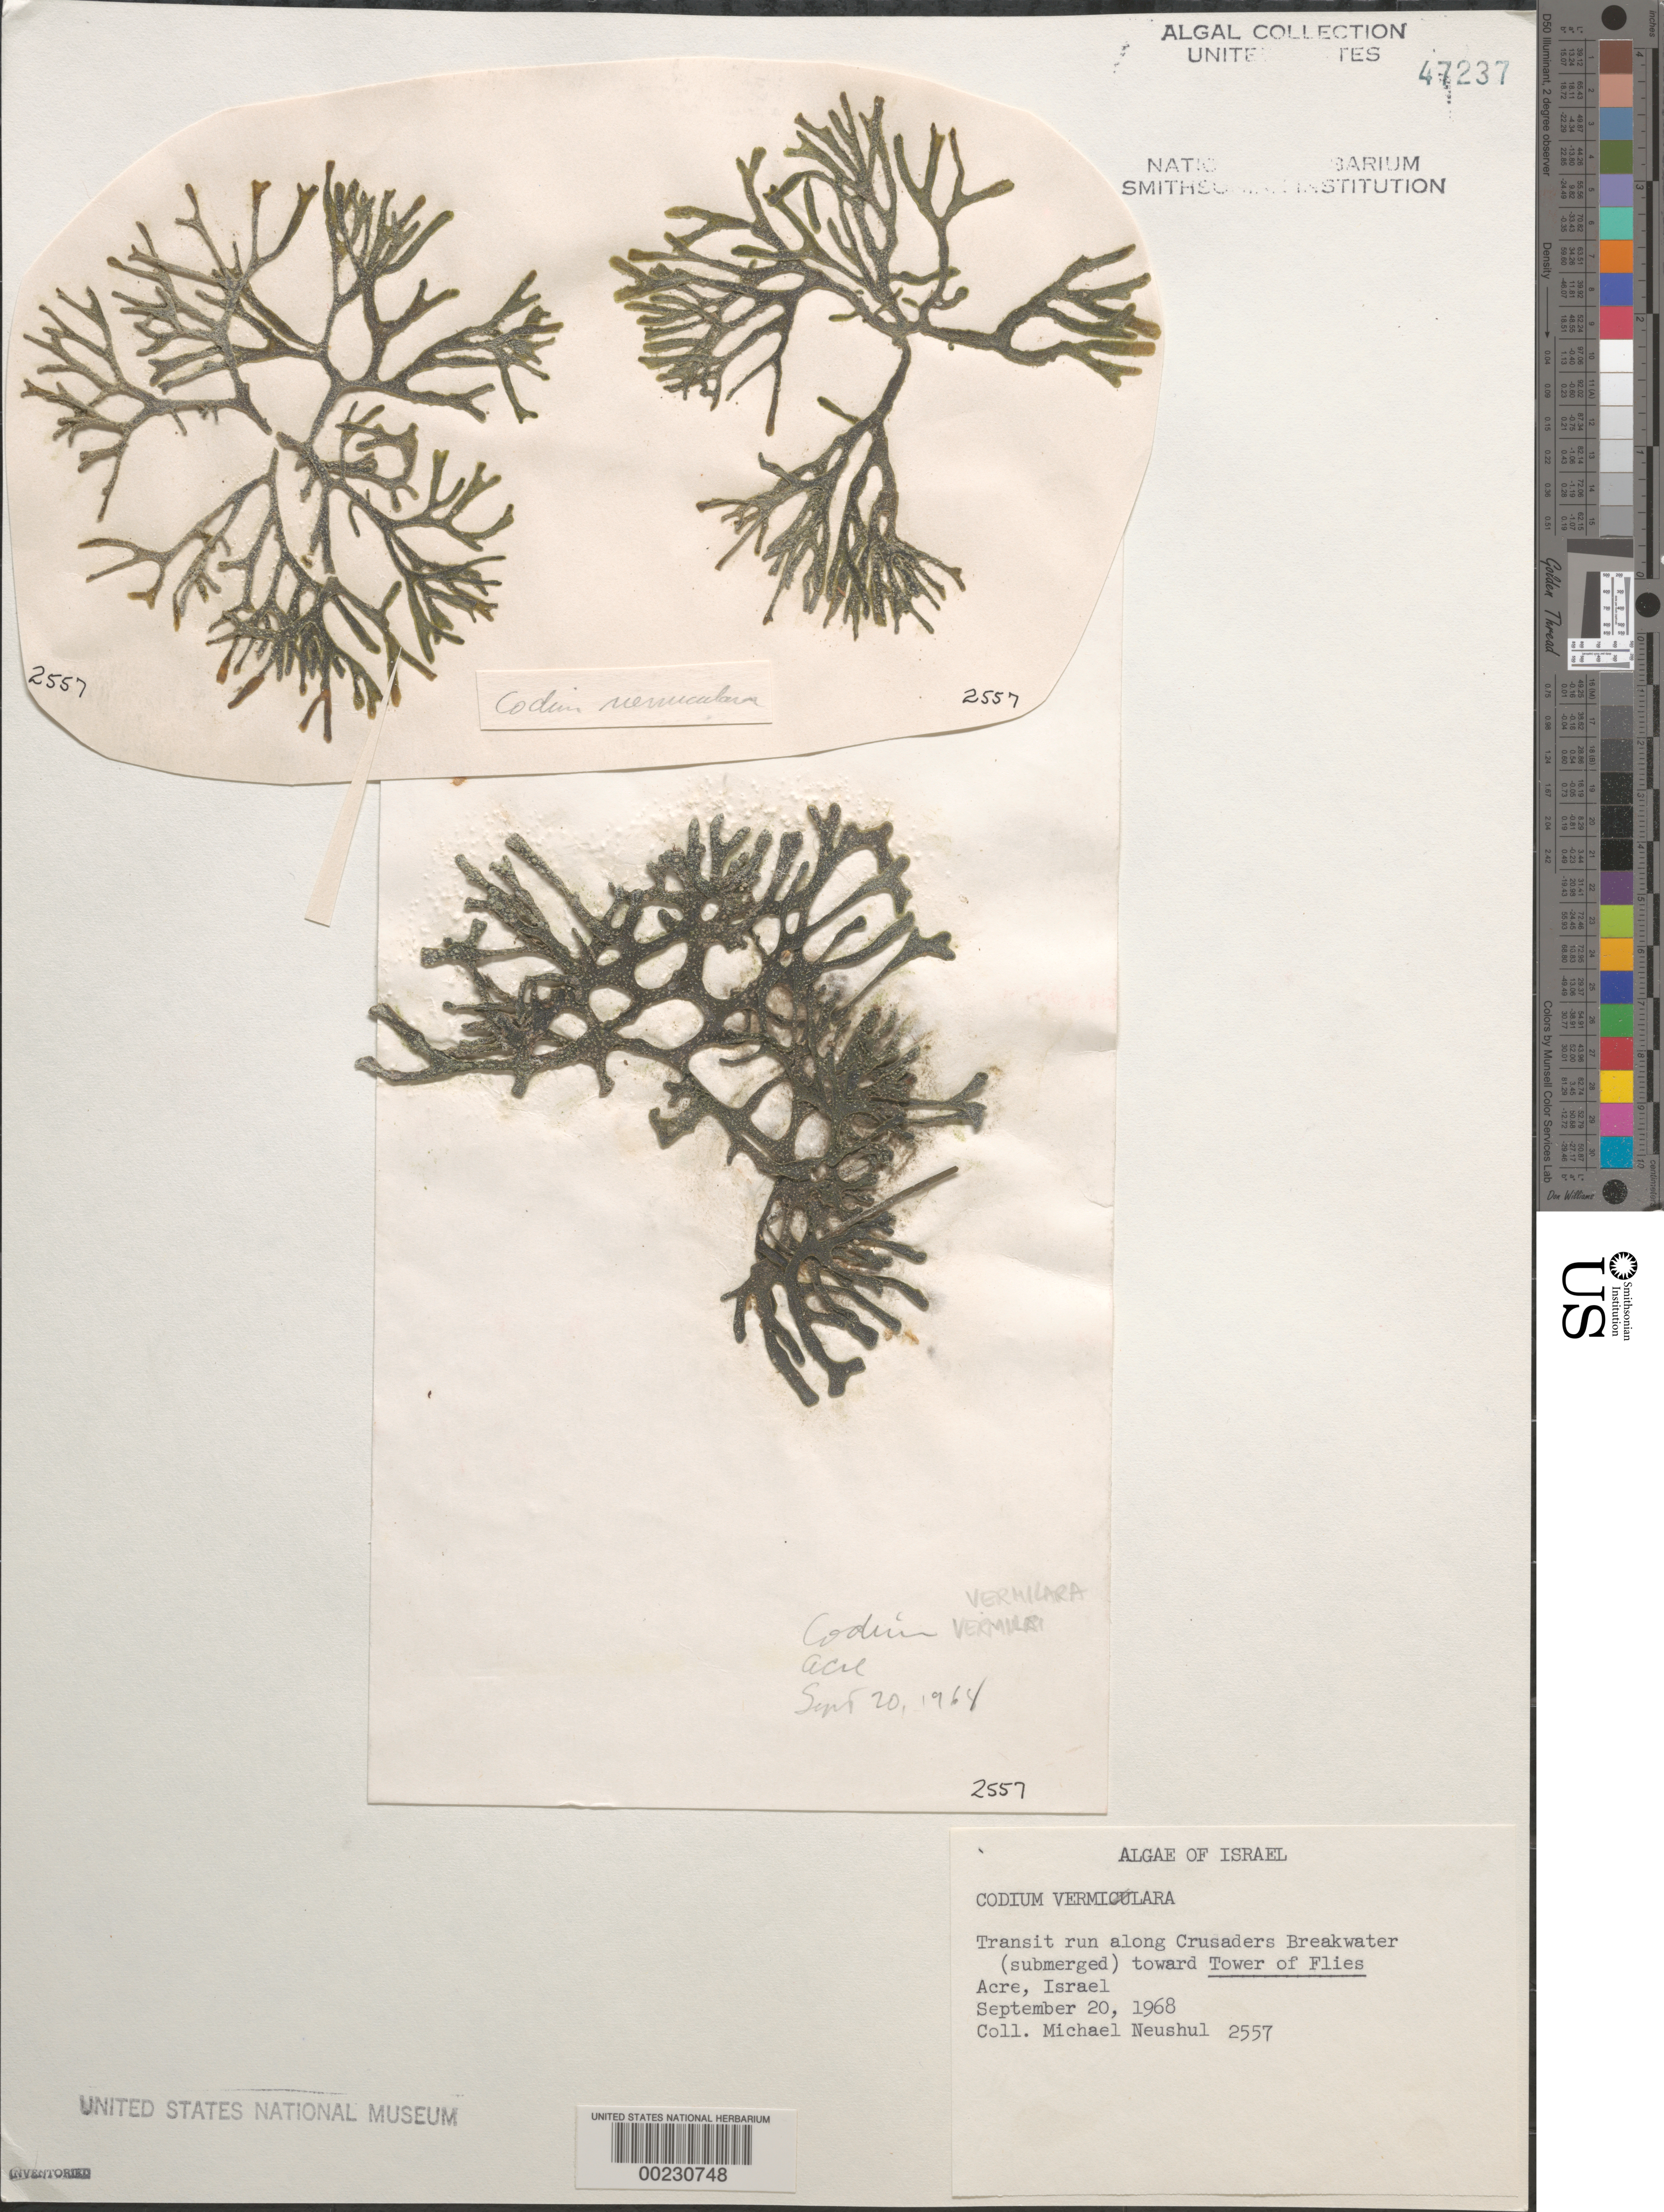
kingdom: Plantae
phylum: Chlorophyta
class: Ulvophyceae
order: Bryopsidales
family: Codiaceae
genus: Codium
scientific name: Codium vermilara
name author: (Olivi) Chiaje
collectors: M. Neushul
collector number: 2557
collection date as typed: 20 Sep 1968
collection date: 1968-09-20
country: Israel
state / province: Northern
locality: Crusaders Breakwater toward Tower of Flies, Acre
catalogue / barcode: US 47237